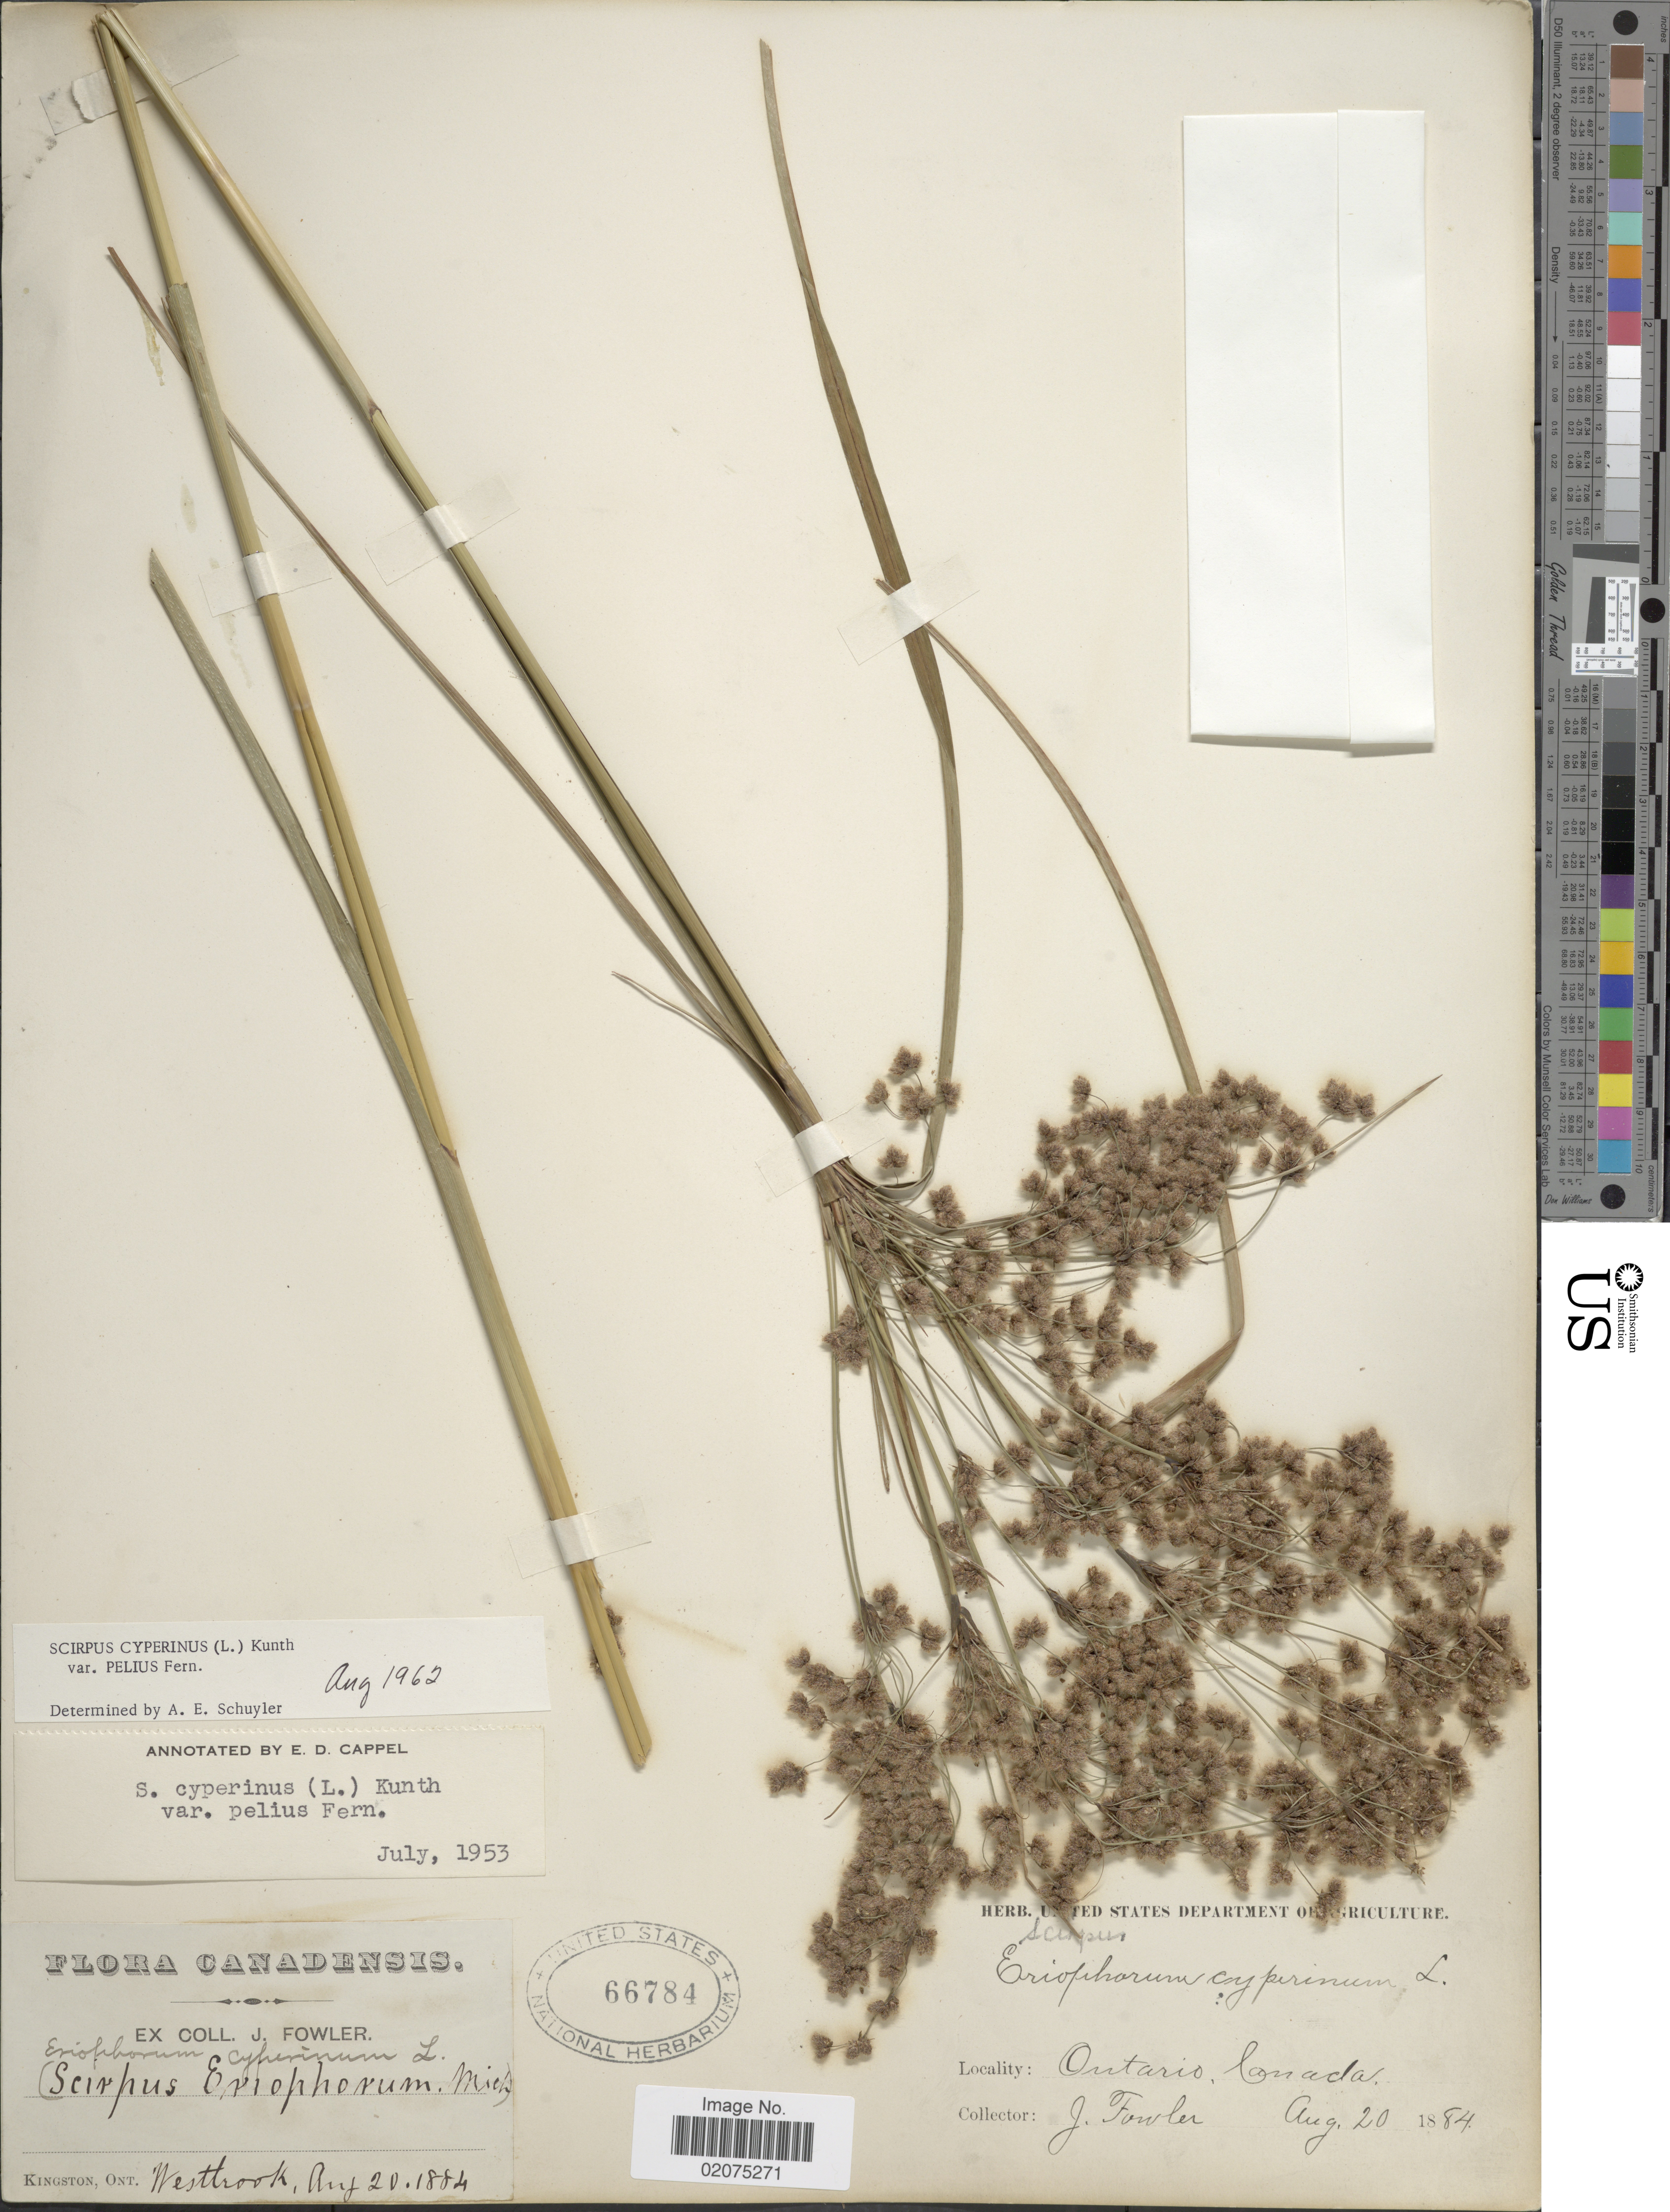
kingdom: Plantae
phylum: Tracheophyta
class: Liliopsida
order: Poales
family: Cyperaceae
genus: Scirpus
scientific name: Scirpus cyperinus var. pelius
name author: Fernald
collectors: J. P. Fowler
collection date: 1884-08-20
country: Canada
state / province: Ontario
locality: Kingston, Ont., Westbrook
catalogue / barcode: US 66784